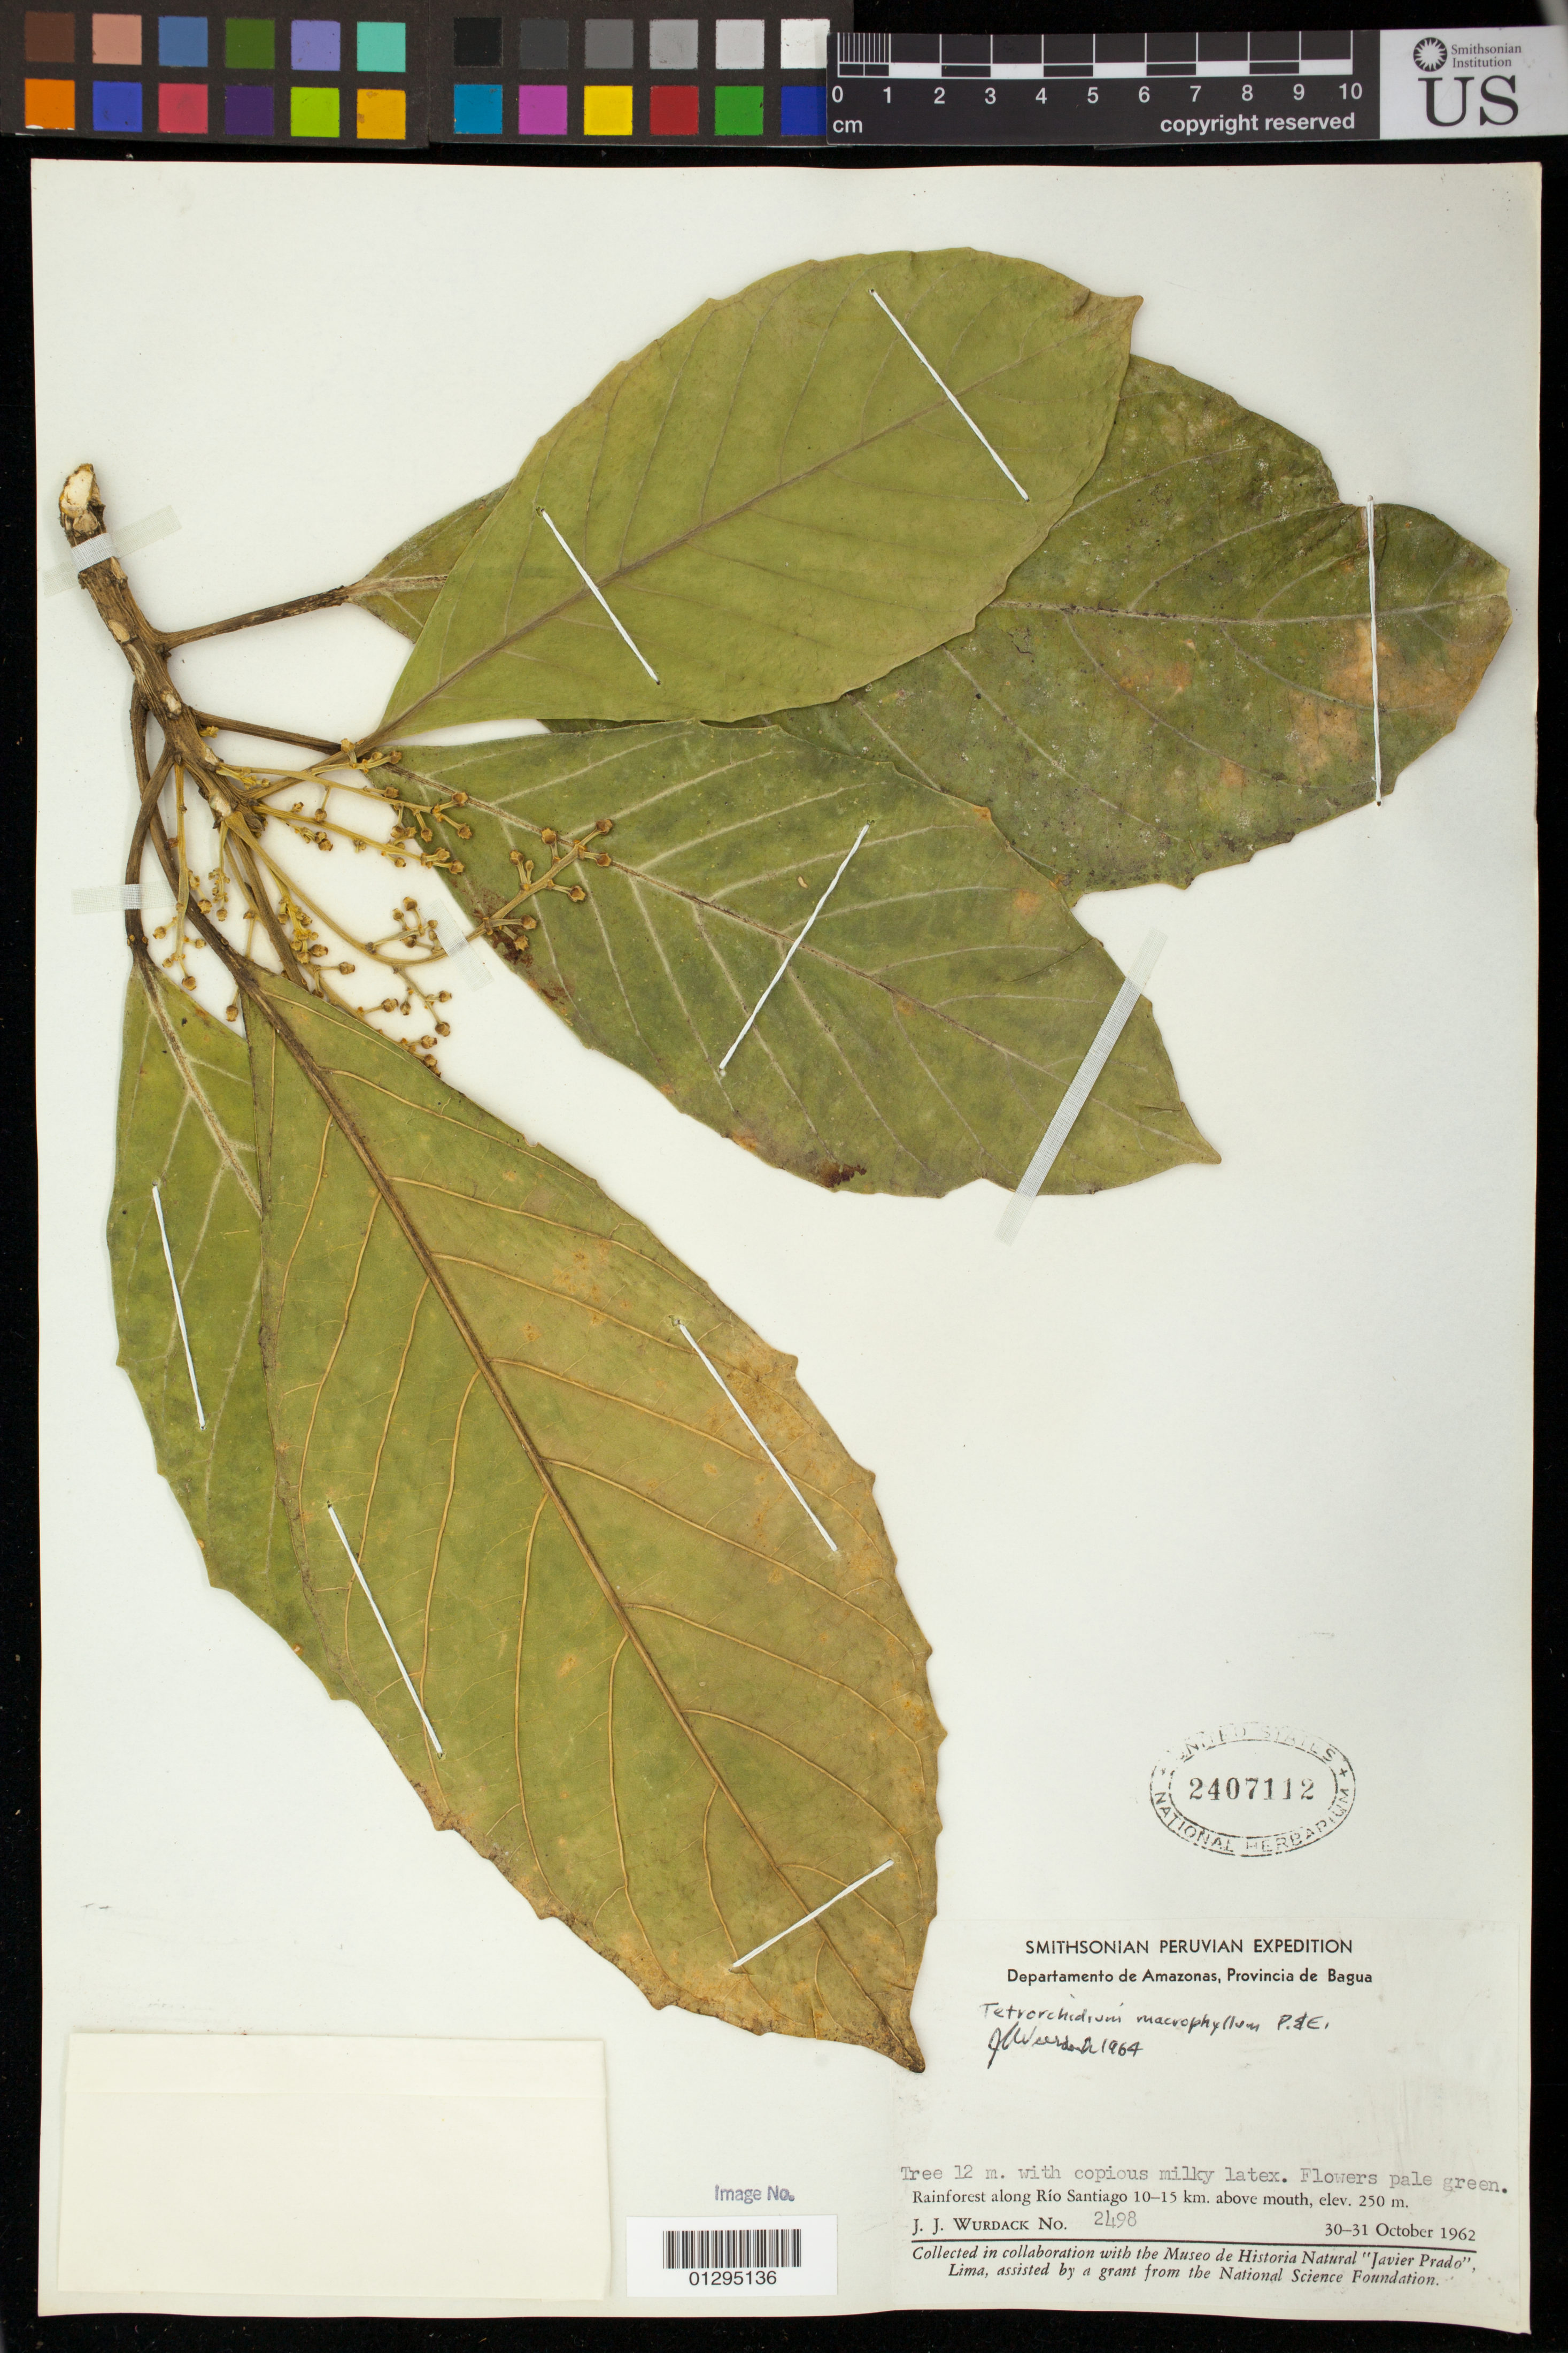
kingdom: Plantae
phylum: Tracheophyta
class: Magnoliopsida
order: Malpighiales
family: Euphorbiaceae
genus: Tetrorchidium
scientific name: Tetrorchidium macrophyllum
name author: Müll. Arg.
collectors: J. J. Wurdack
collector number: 2498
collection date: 1962-10-30/1962-10-31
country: Peru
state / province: Amazonas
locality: Bagua. Rainforest along Rio Santiago, 10-15 km. above mouth.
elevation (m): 250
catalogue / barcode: US 2407112